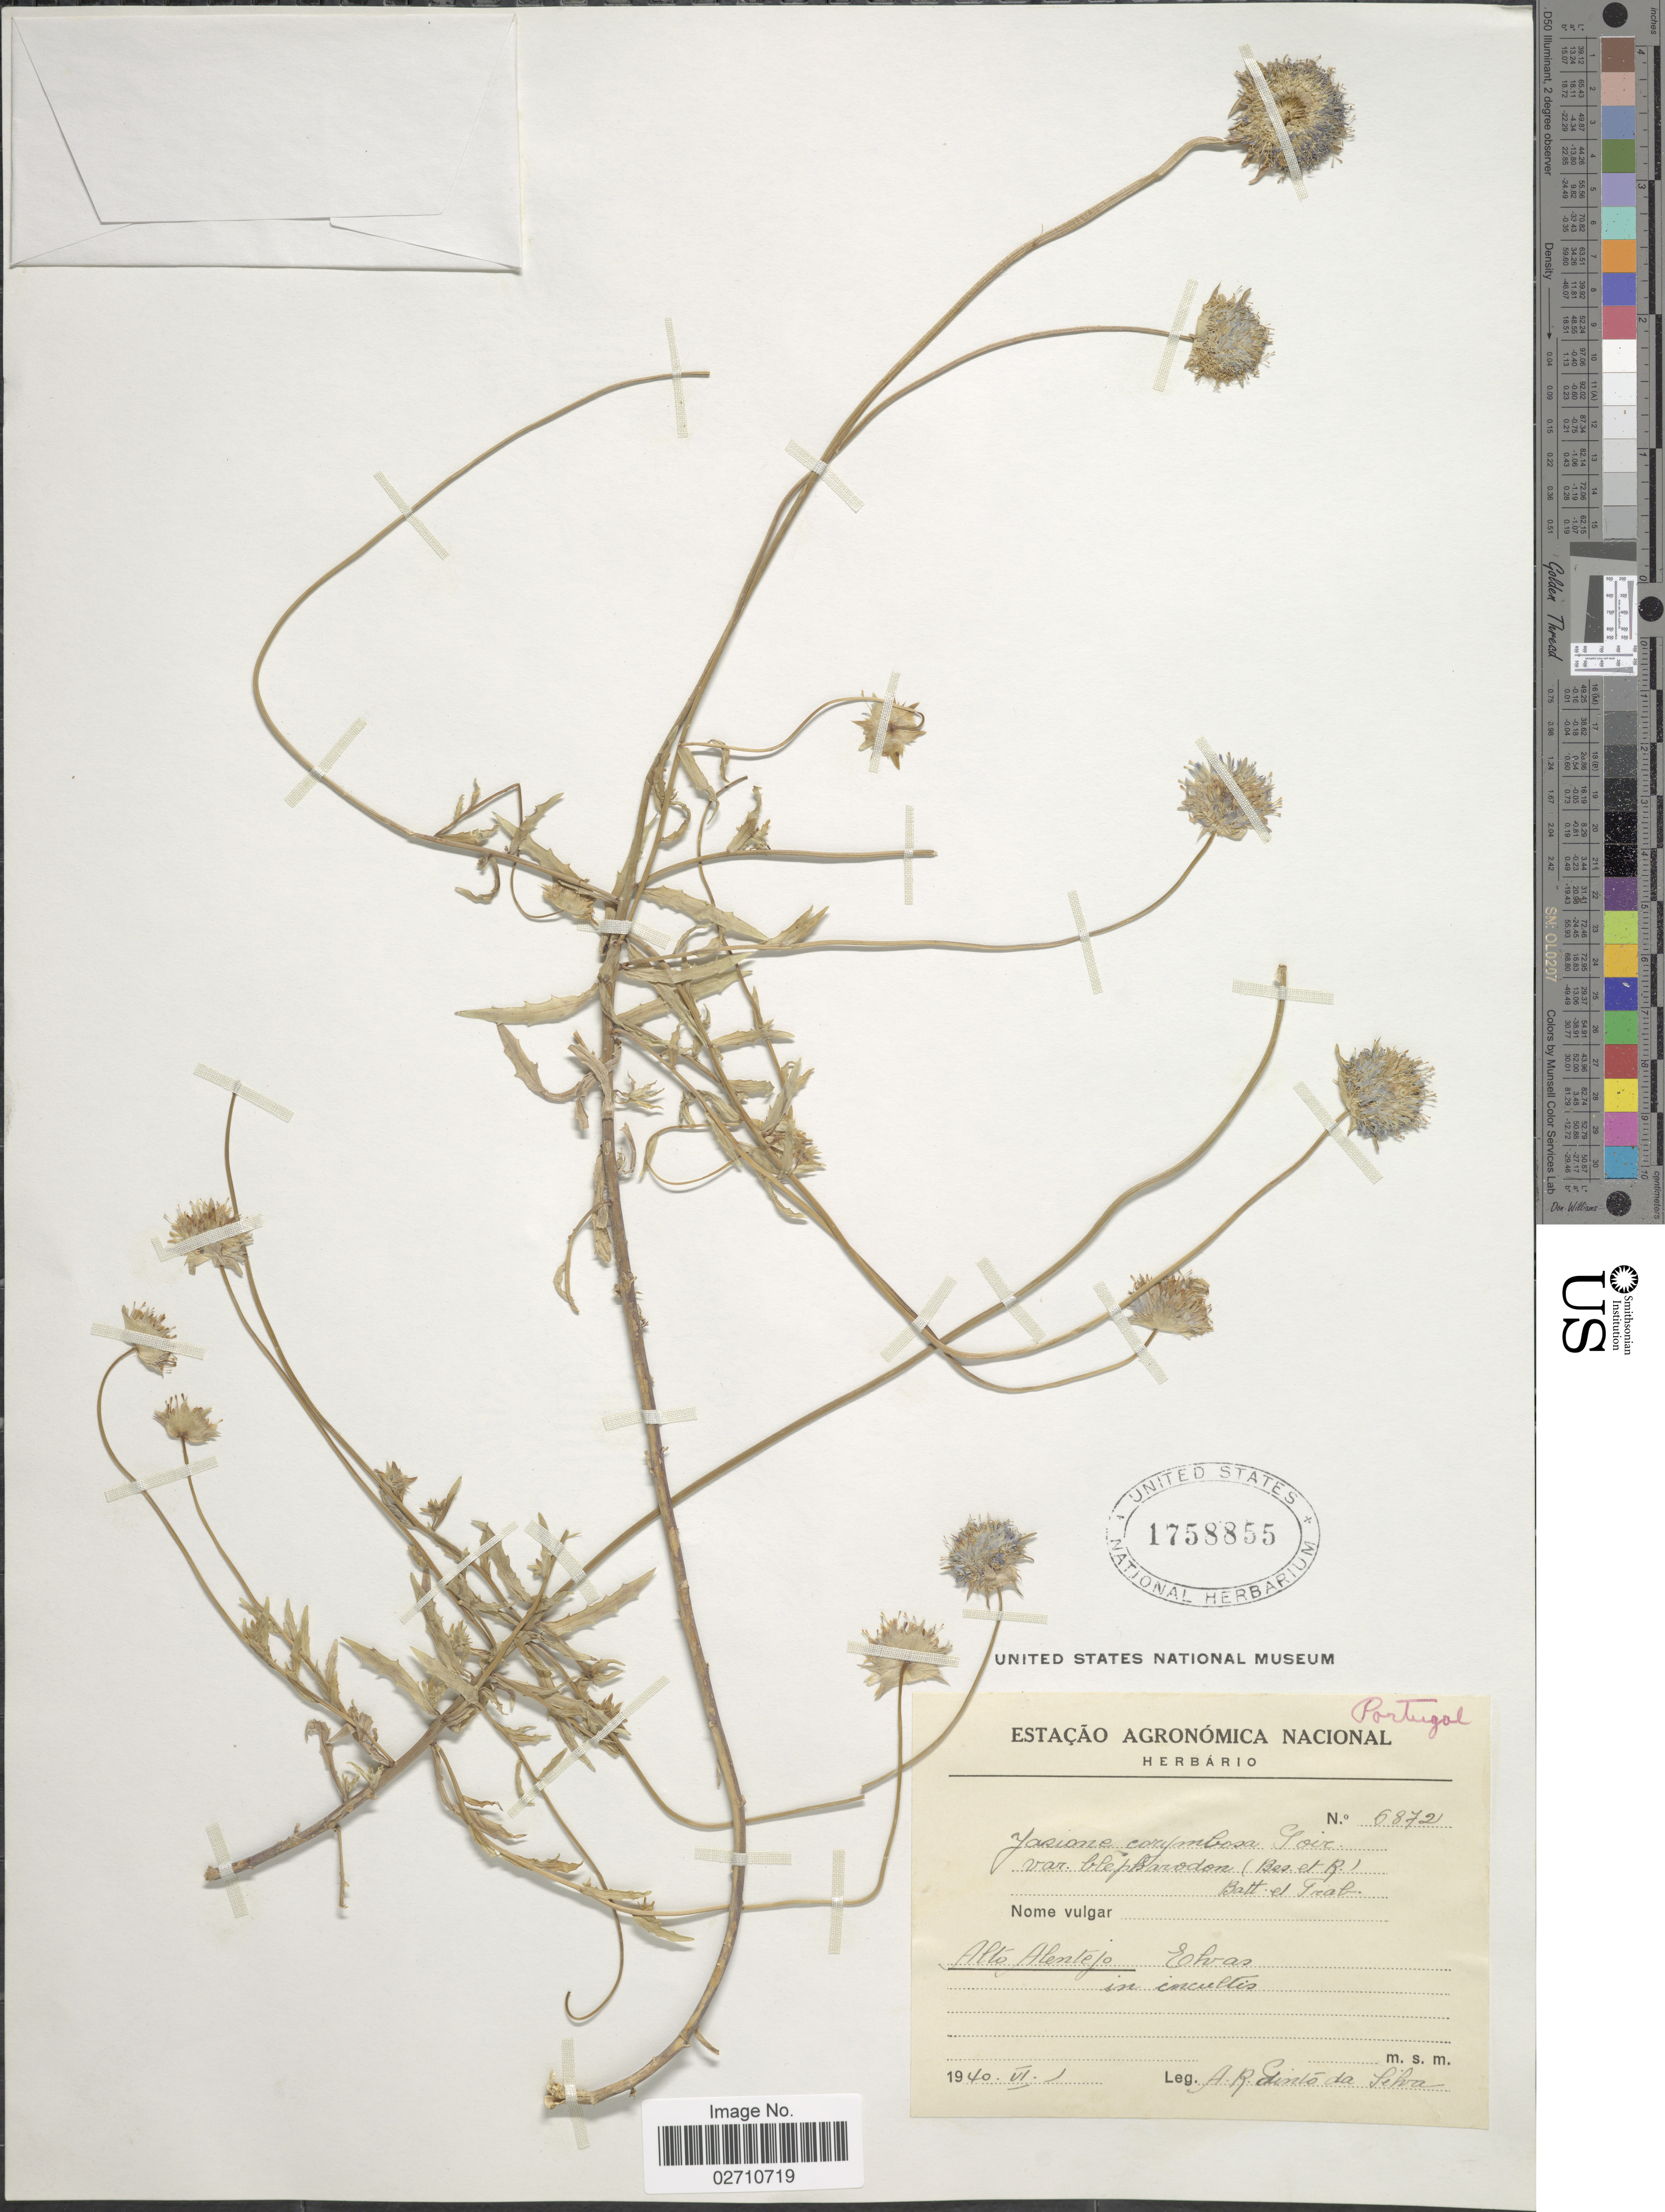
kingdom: Plantae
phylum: Tracheophyta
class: Magnoliopsida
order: Asterales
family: Campanulaceae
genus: Jasione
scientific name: Jasione corymbosa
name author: Poir.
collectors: A. Pinto da Silva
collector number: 6872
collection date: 1940-06-01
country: Portugal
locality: Alto Alentejo. Elvas in incultis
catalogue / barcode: US 1758855